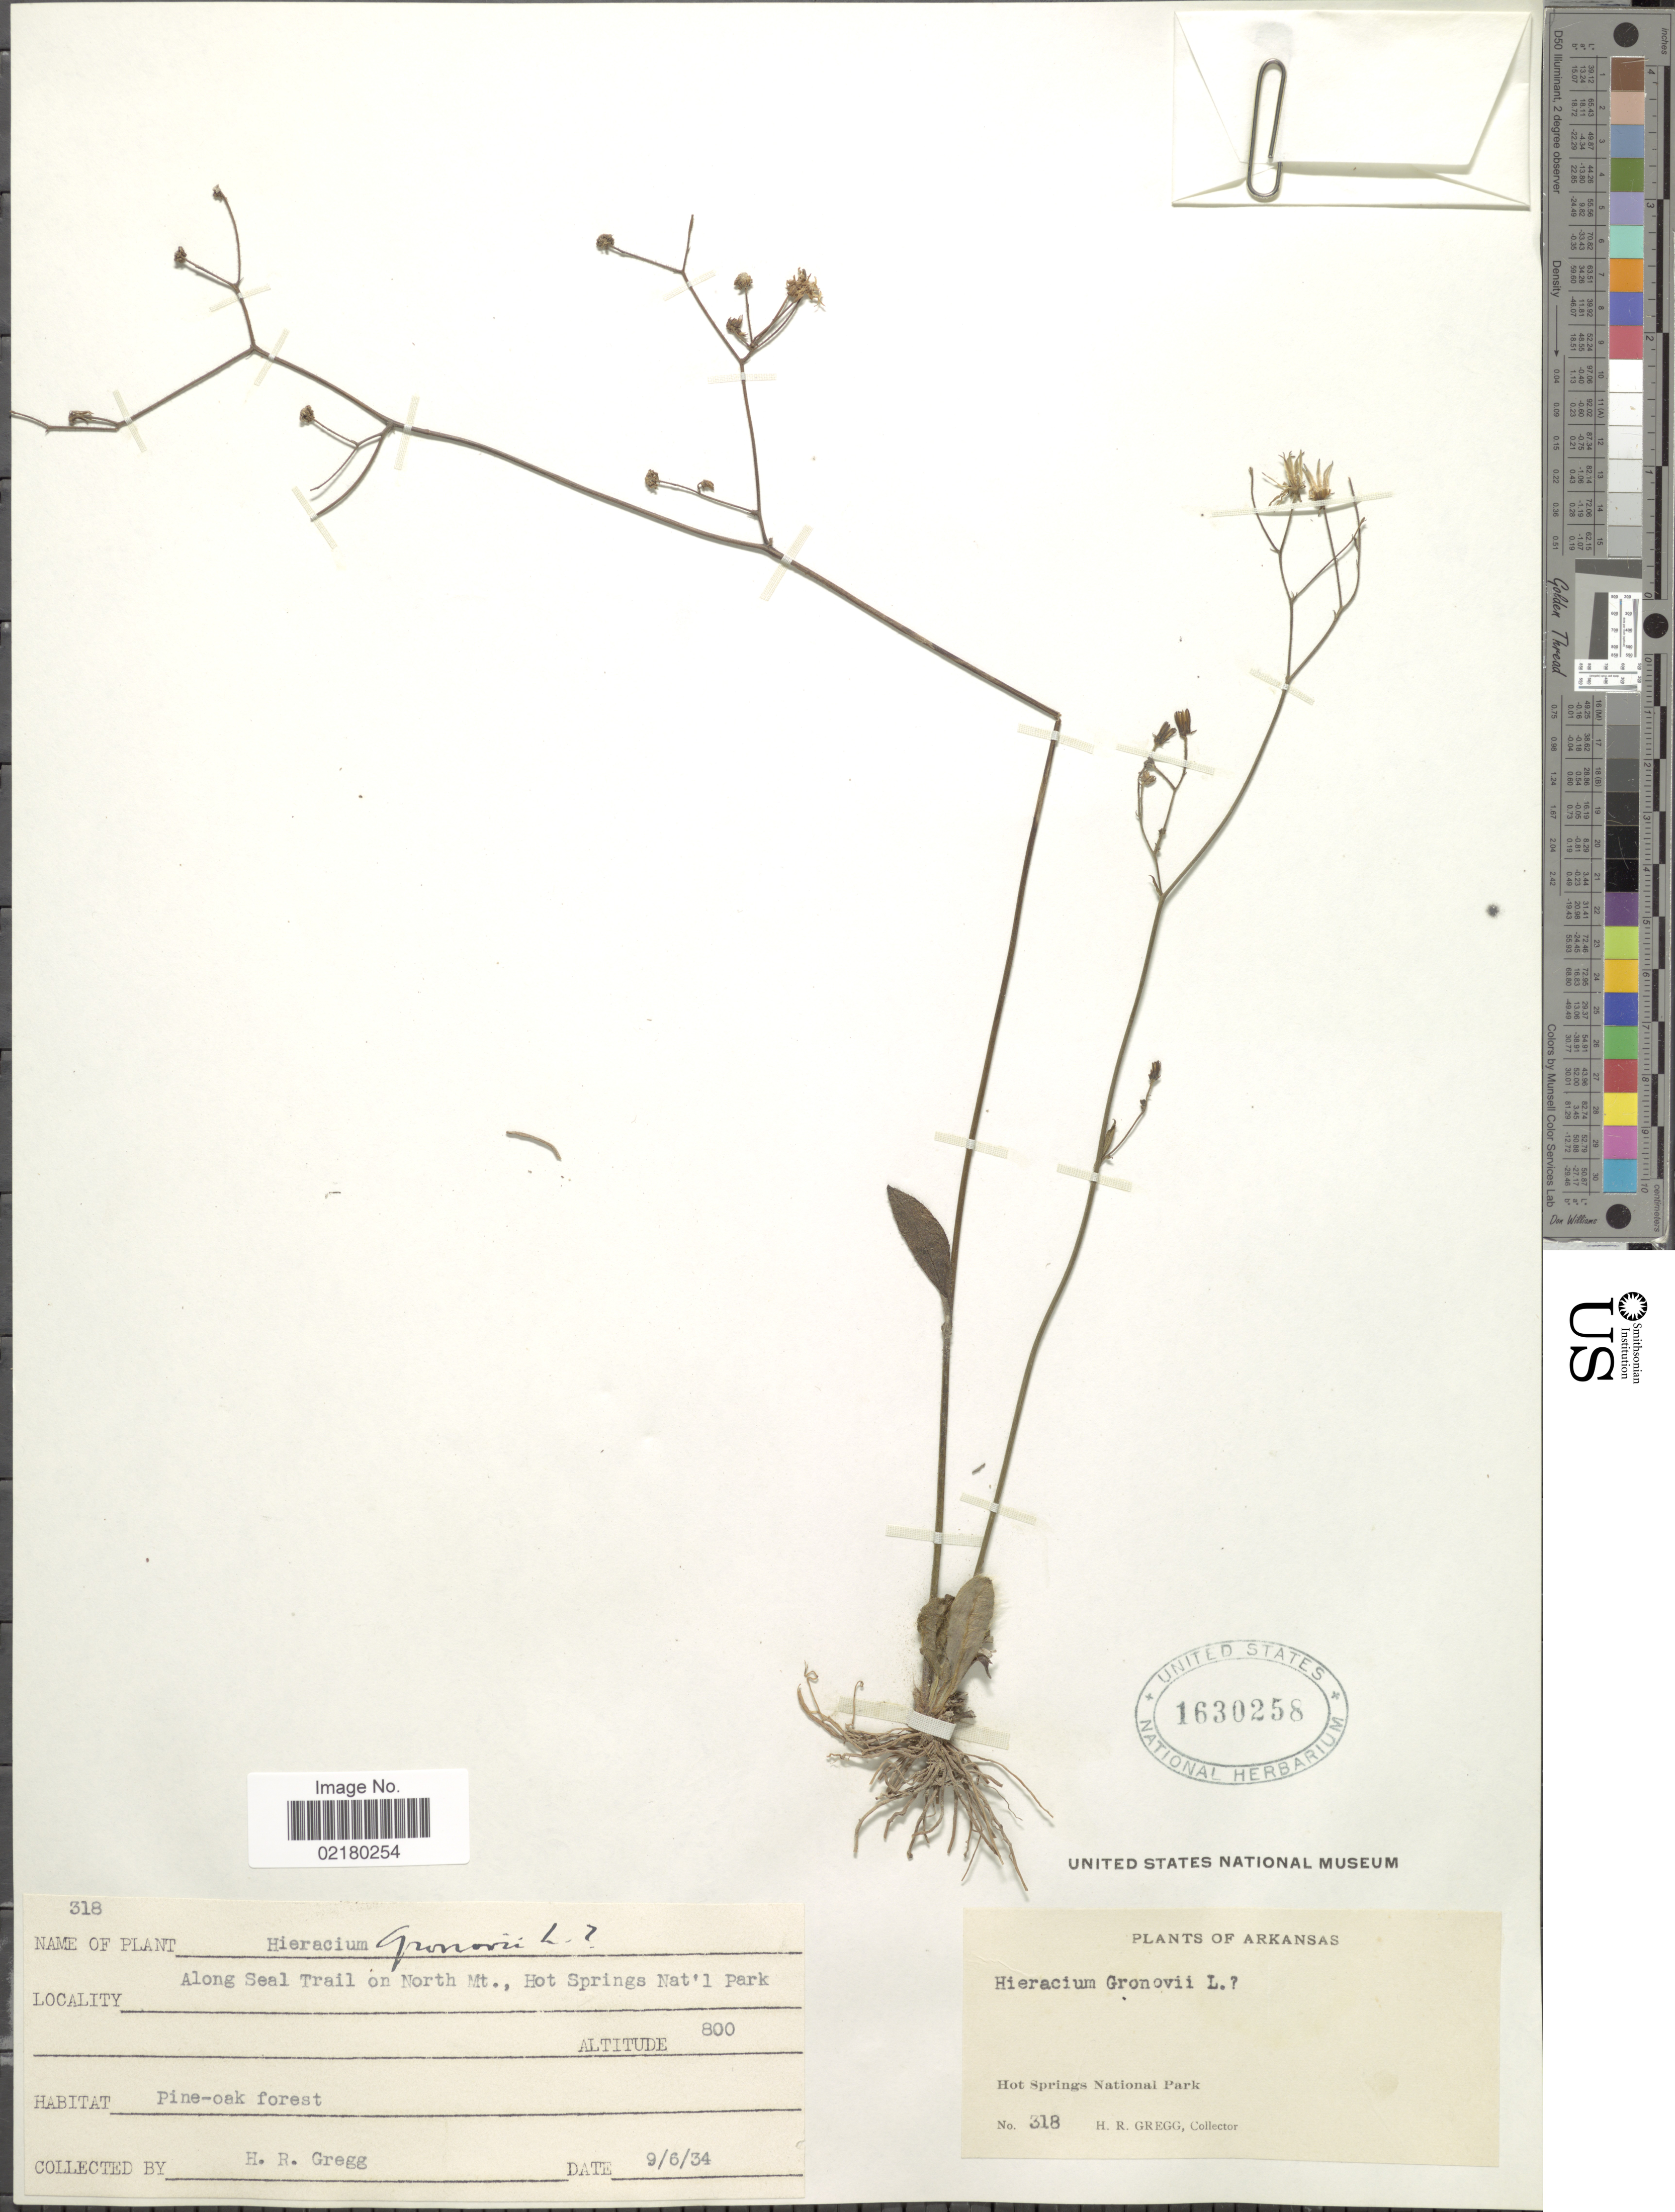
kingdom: Plantae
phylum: Tracheophyta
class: Magnoliopsida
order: Asterales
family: Asteraceae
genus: Hieracium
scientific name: Hieracium gronovii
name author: L.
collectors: H. Gregg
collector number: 318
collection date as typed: Transcribed d/m/y: 6/9/34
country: United States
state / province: Arkansas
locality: Along Seal Trail on North Mt., Hot Springs Nat'l Park, Pine-oak forest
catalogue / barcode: US 1630258